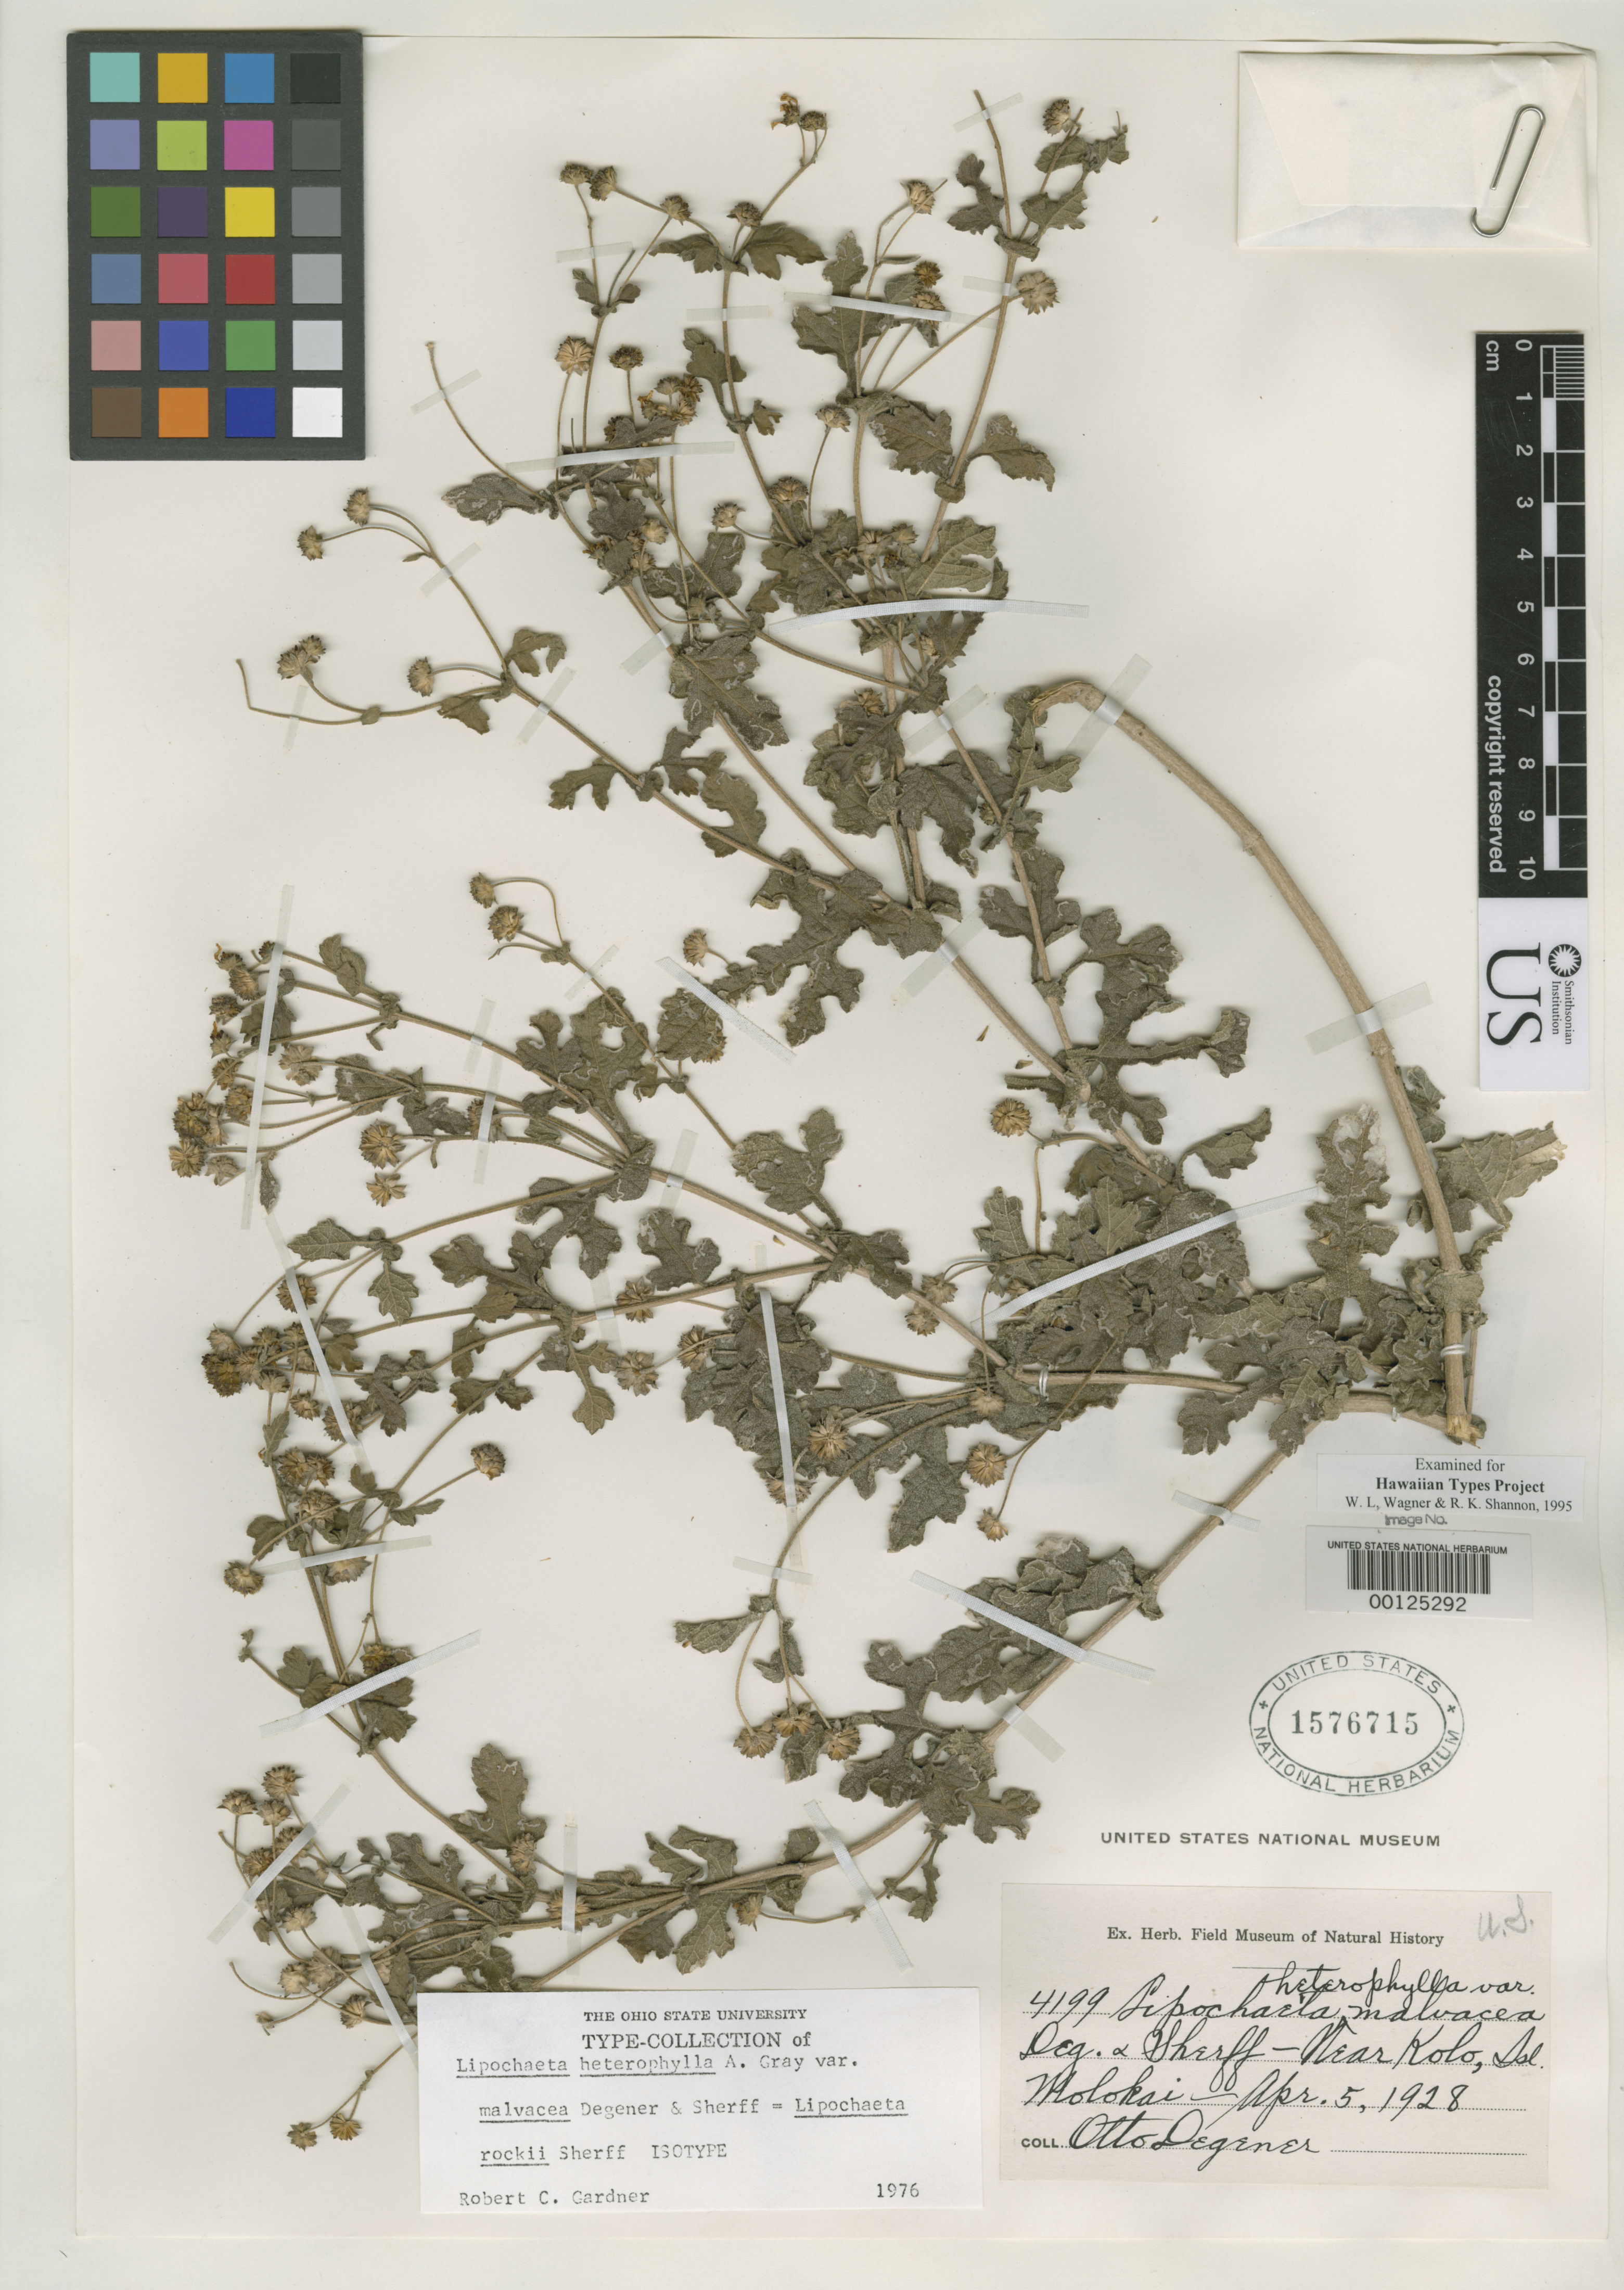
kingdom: Plantae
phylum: Tracheophyta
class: Magnoliopsida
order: Asterales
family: Asteraceae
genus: Lipochaeta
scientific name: Lipochaeta heterophylla var. malvacea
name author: O. Deg. & Sherff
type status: Isotype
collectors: O. Degener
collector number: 4199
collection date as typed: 05 Apr 1928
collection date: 1928-04-05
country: United States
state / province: Hawaii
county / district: Maui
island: Moloka'i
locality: Molokai, near Kolo.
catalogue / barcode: US 1576715